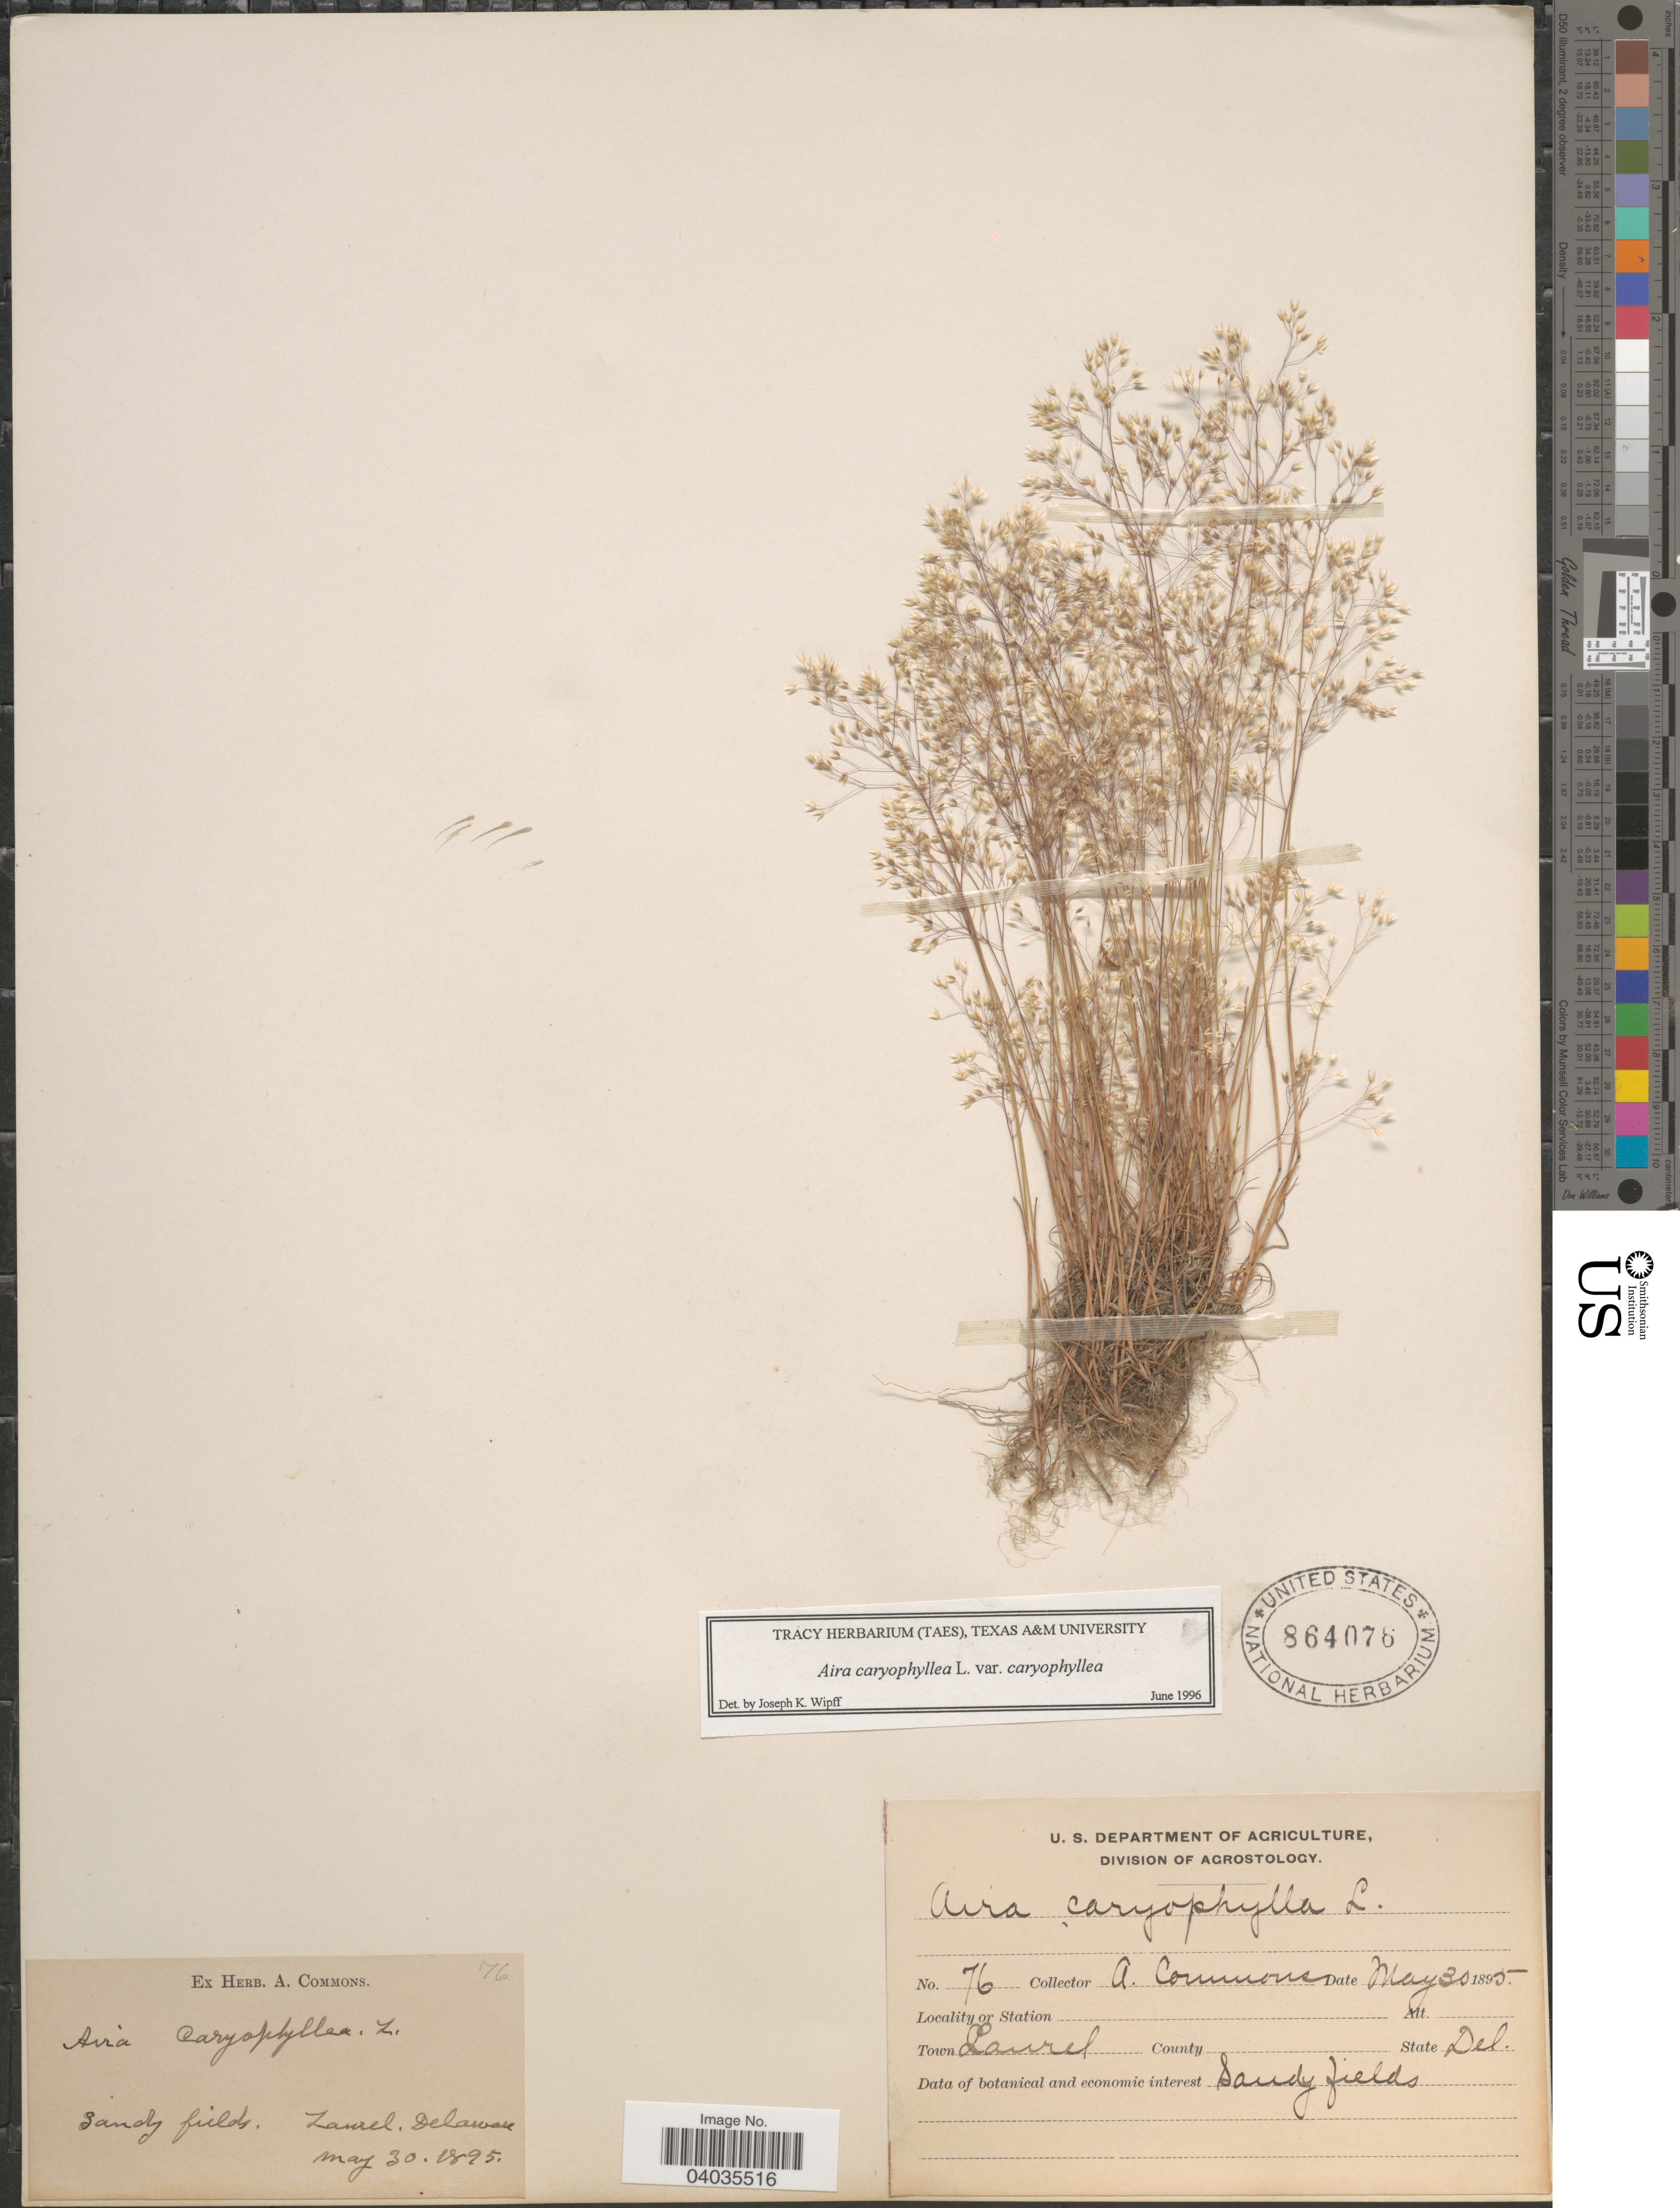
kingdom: Plantae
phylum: Tracheophyta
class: Liliopsida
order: Poales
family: Poaceae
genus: Aira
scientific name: Aira caryophyllea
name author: L.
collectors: A. Commons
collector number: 76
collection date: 1895-05-30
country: United States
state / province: Delaware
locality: Town Laurel.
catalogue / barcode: US 864076